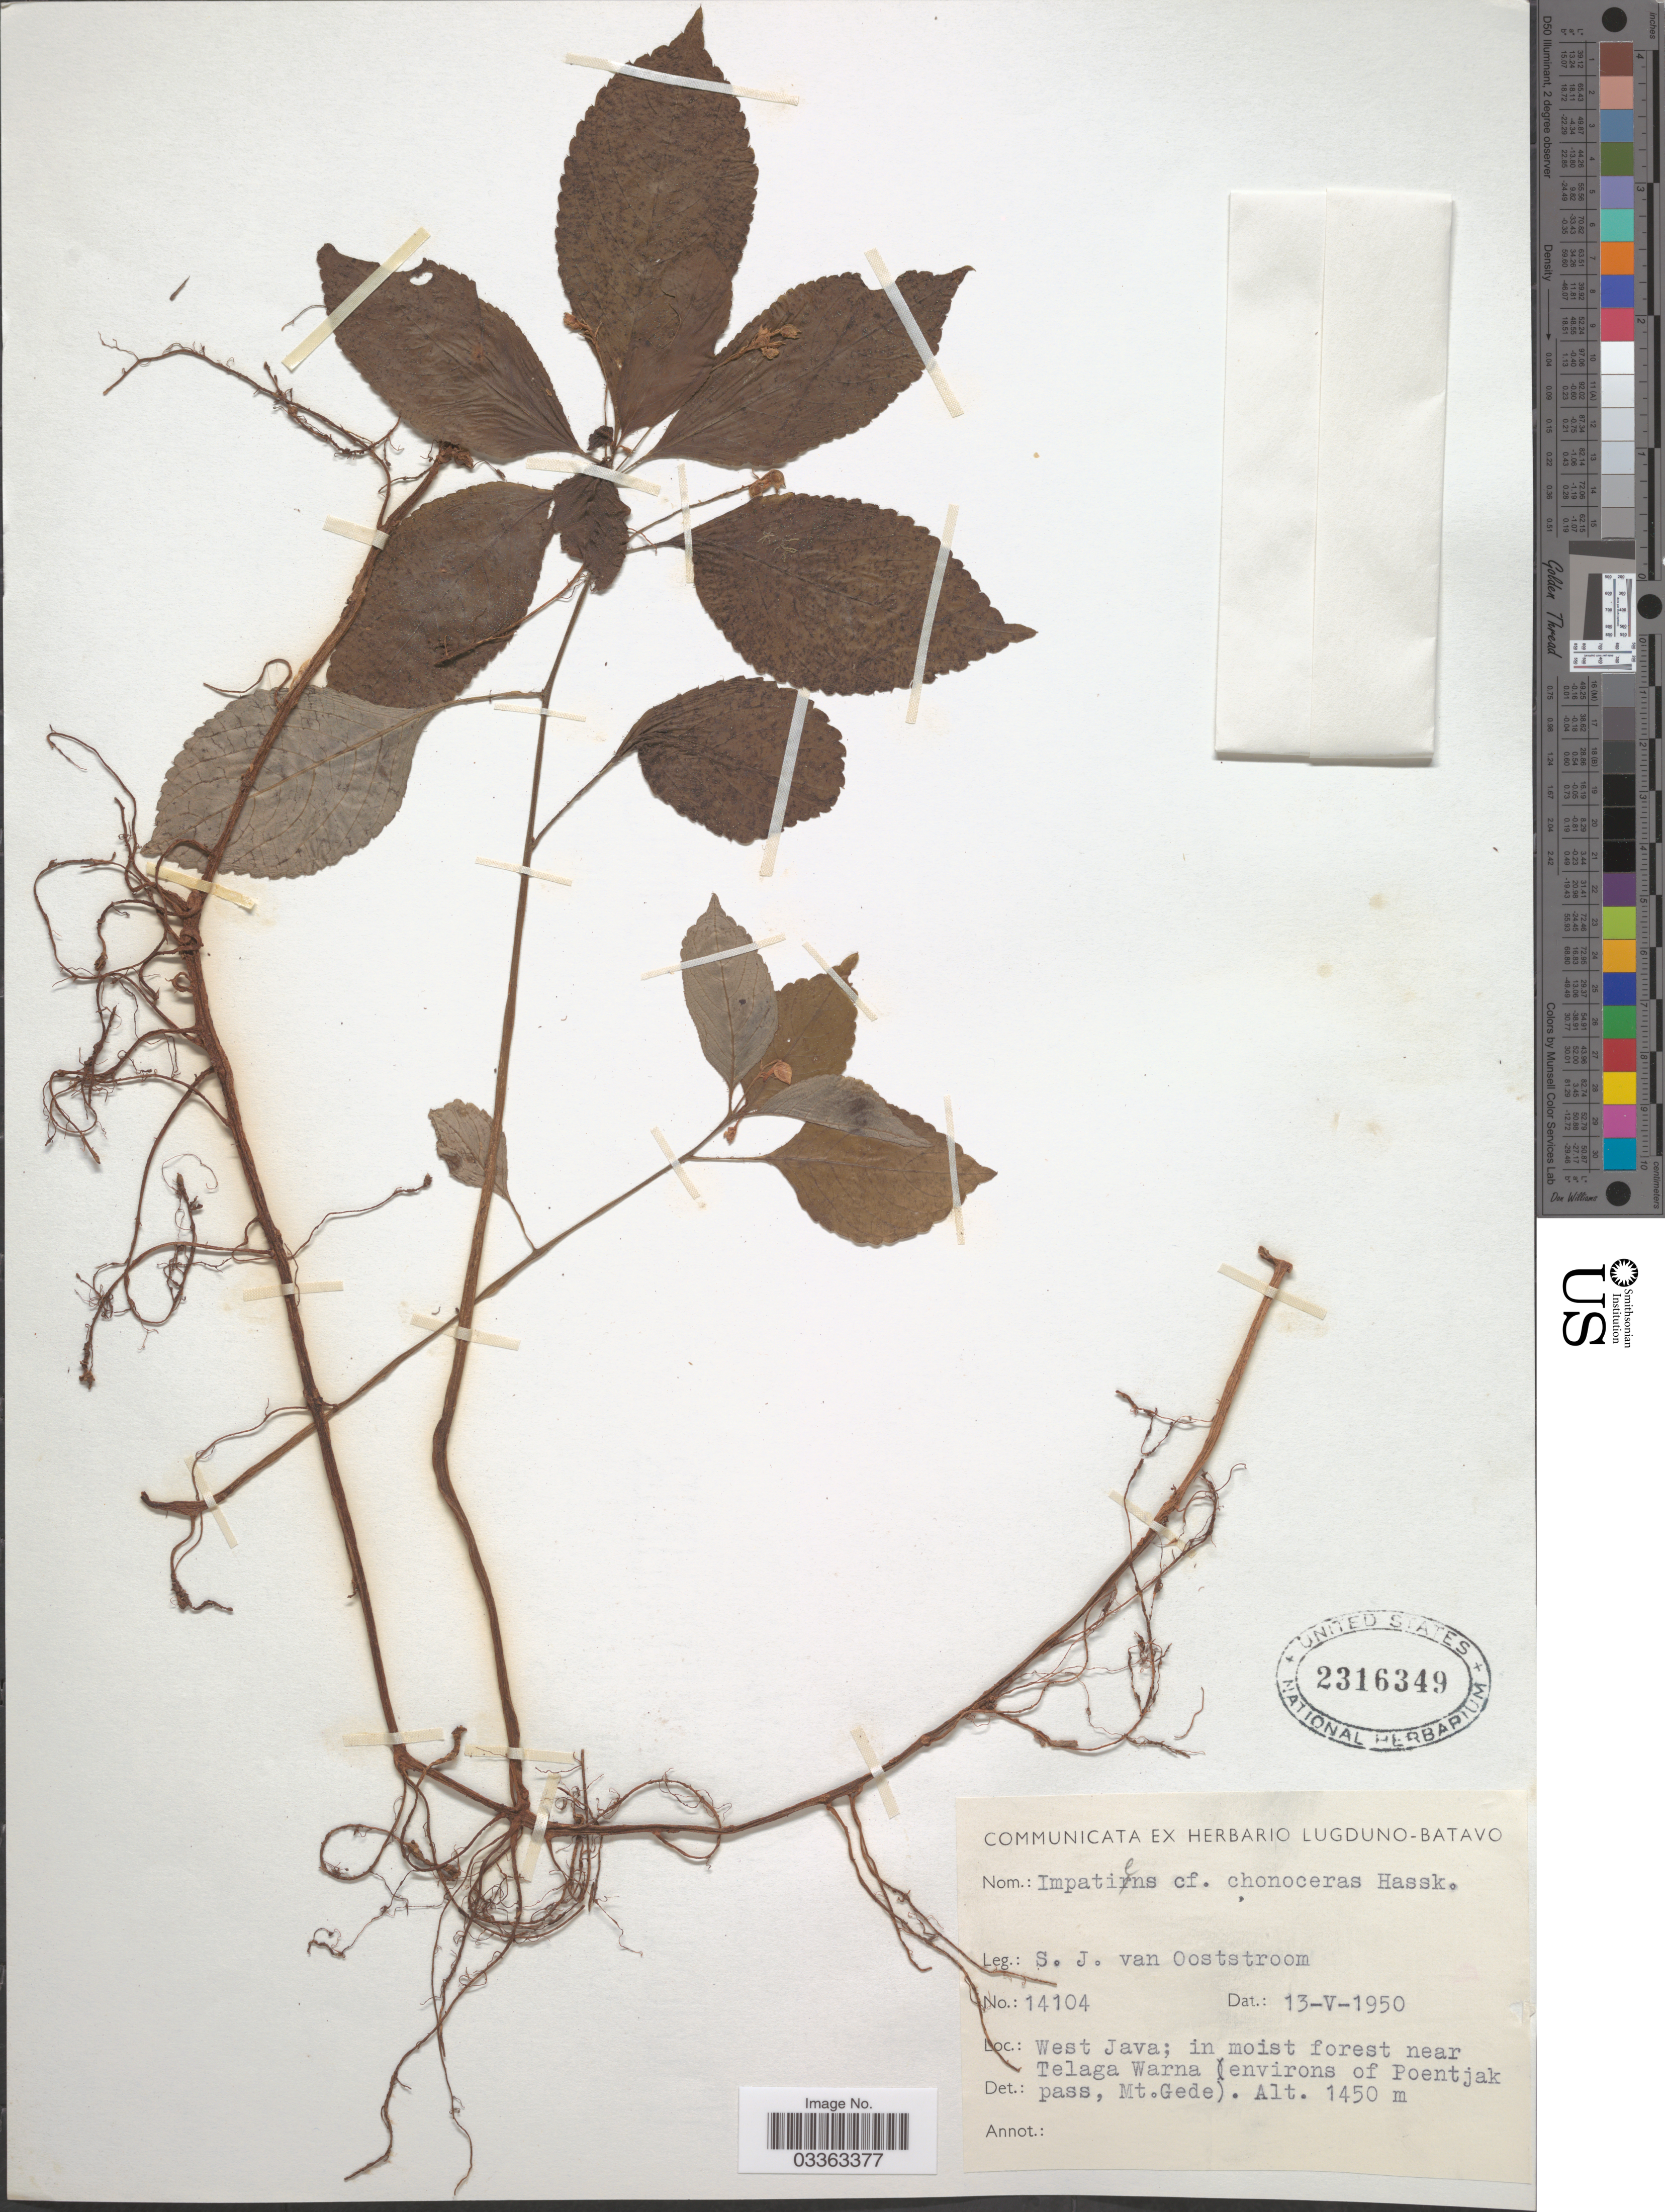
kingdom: Plantae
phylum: Tracheophyta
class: Magnoliopsida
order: Ericales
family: Balsaminaceae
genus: Impatiens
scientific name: Impatiens chonoceras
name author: Hassk.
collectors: S. J. van Ooststroom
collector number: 14104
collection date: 1950-05-13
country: Indonesia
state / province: Java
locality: West Java; moist forest near Telaga Warna (environs of Poentjak pass, Mt. Gede).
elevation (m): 1450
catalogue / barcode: US 2316349